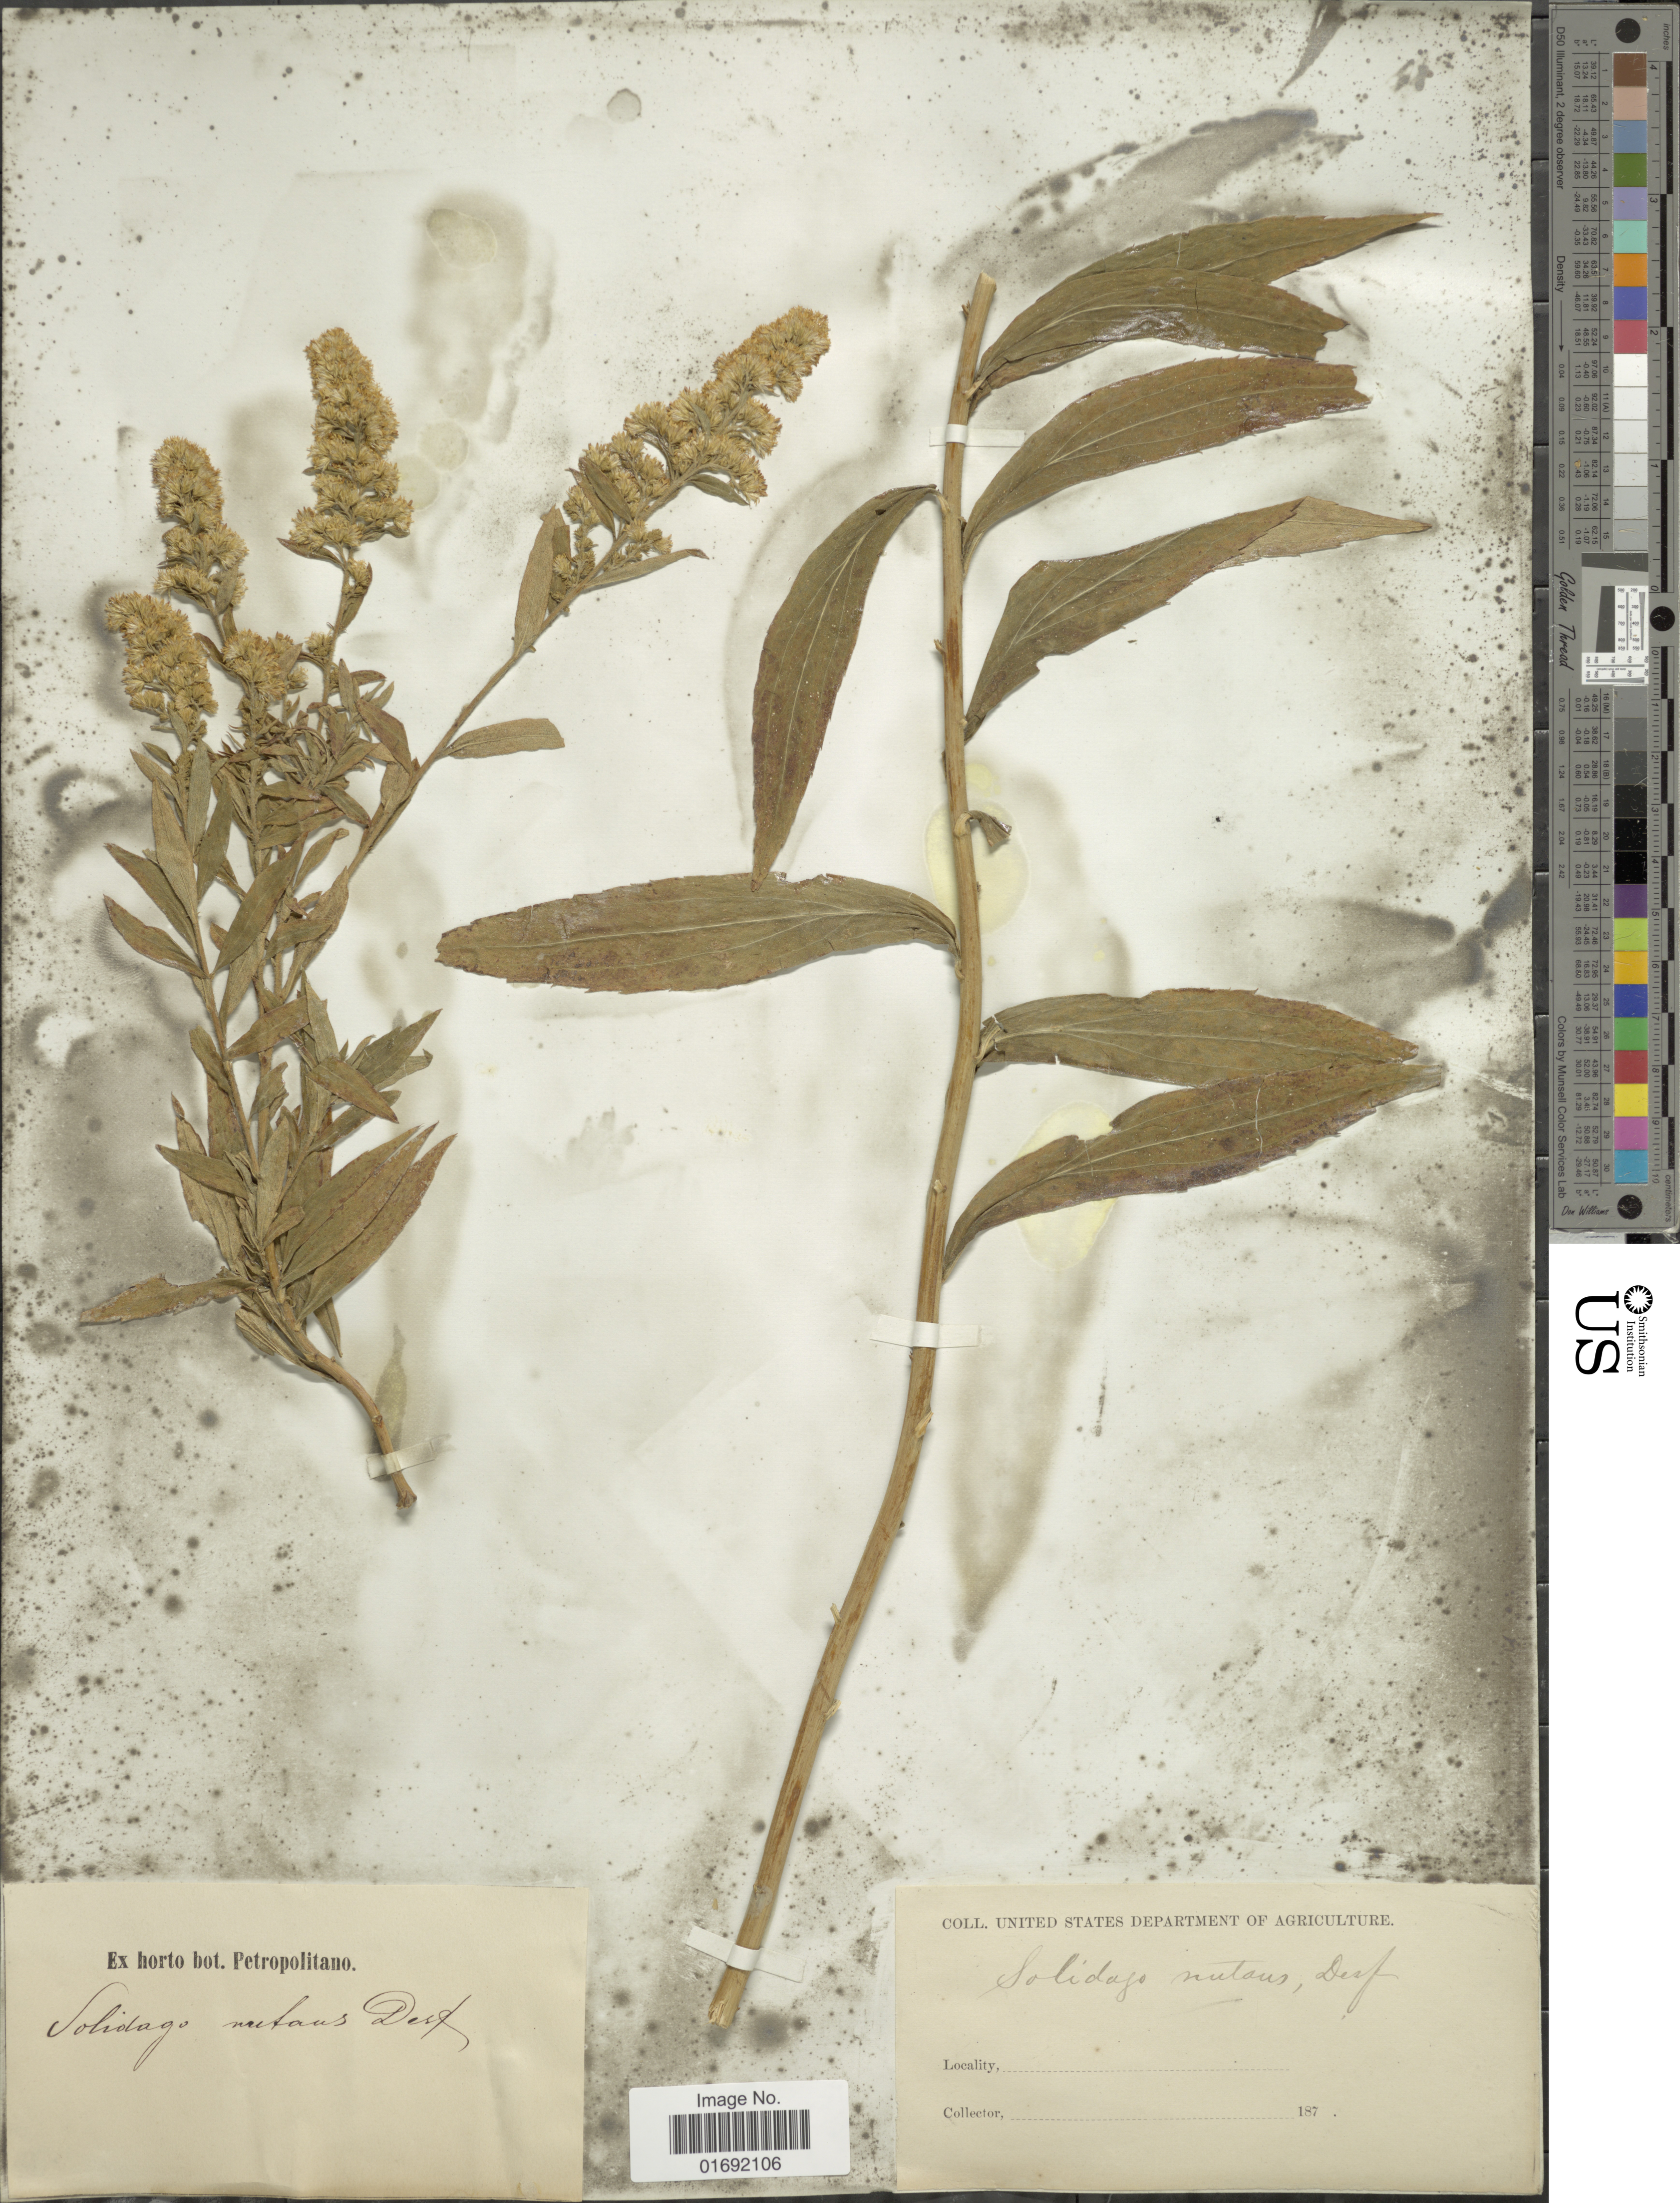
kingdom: Plantae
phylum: Tracheophyta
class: Magnoliopsida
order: Asterales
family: Asteraceae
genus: Solidago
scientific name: Solidago nutans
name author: Desf.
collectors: ex Horto Bot. Petropolitano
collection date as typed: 187